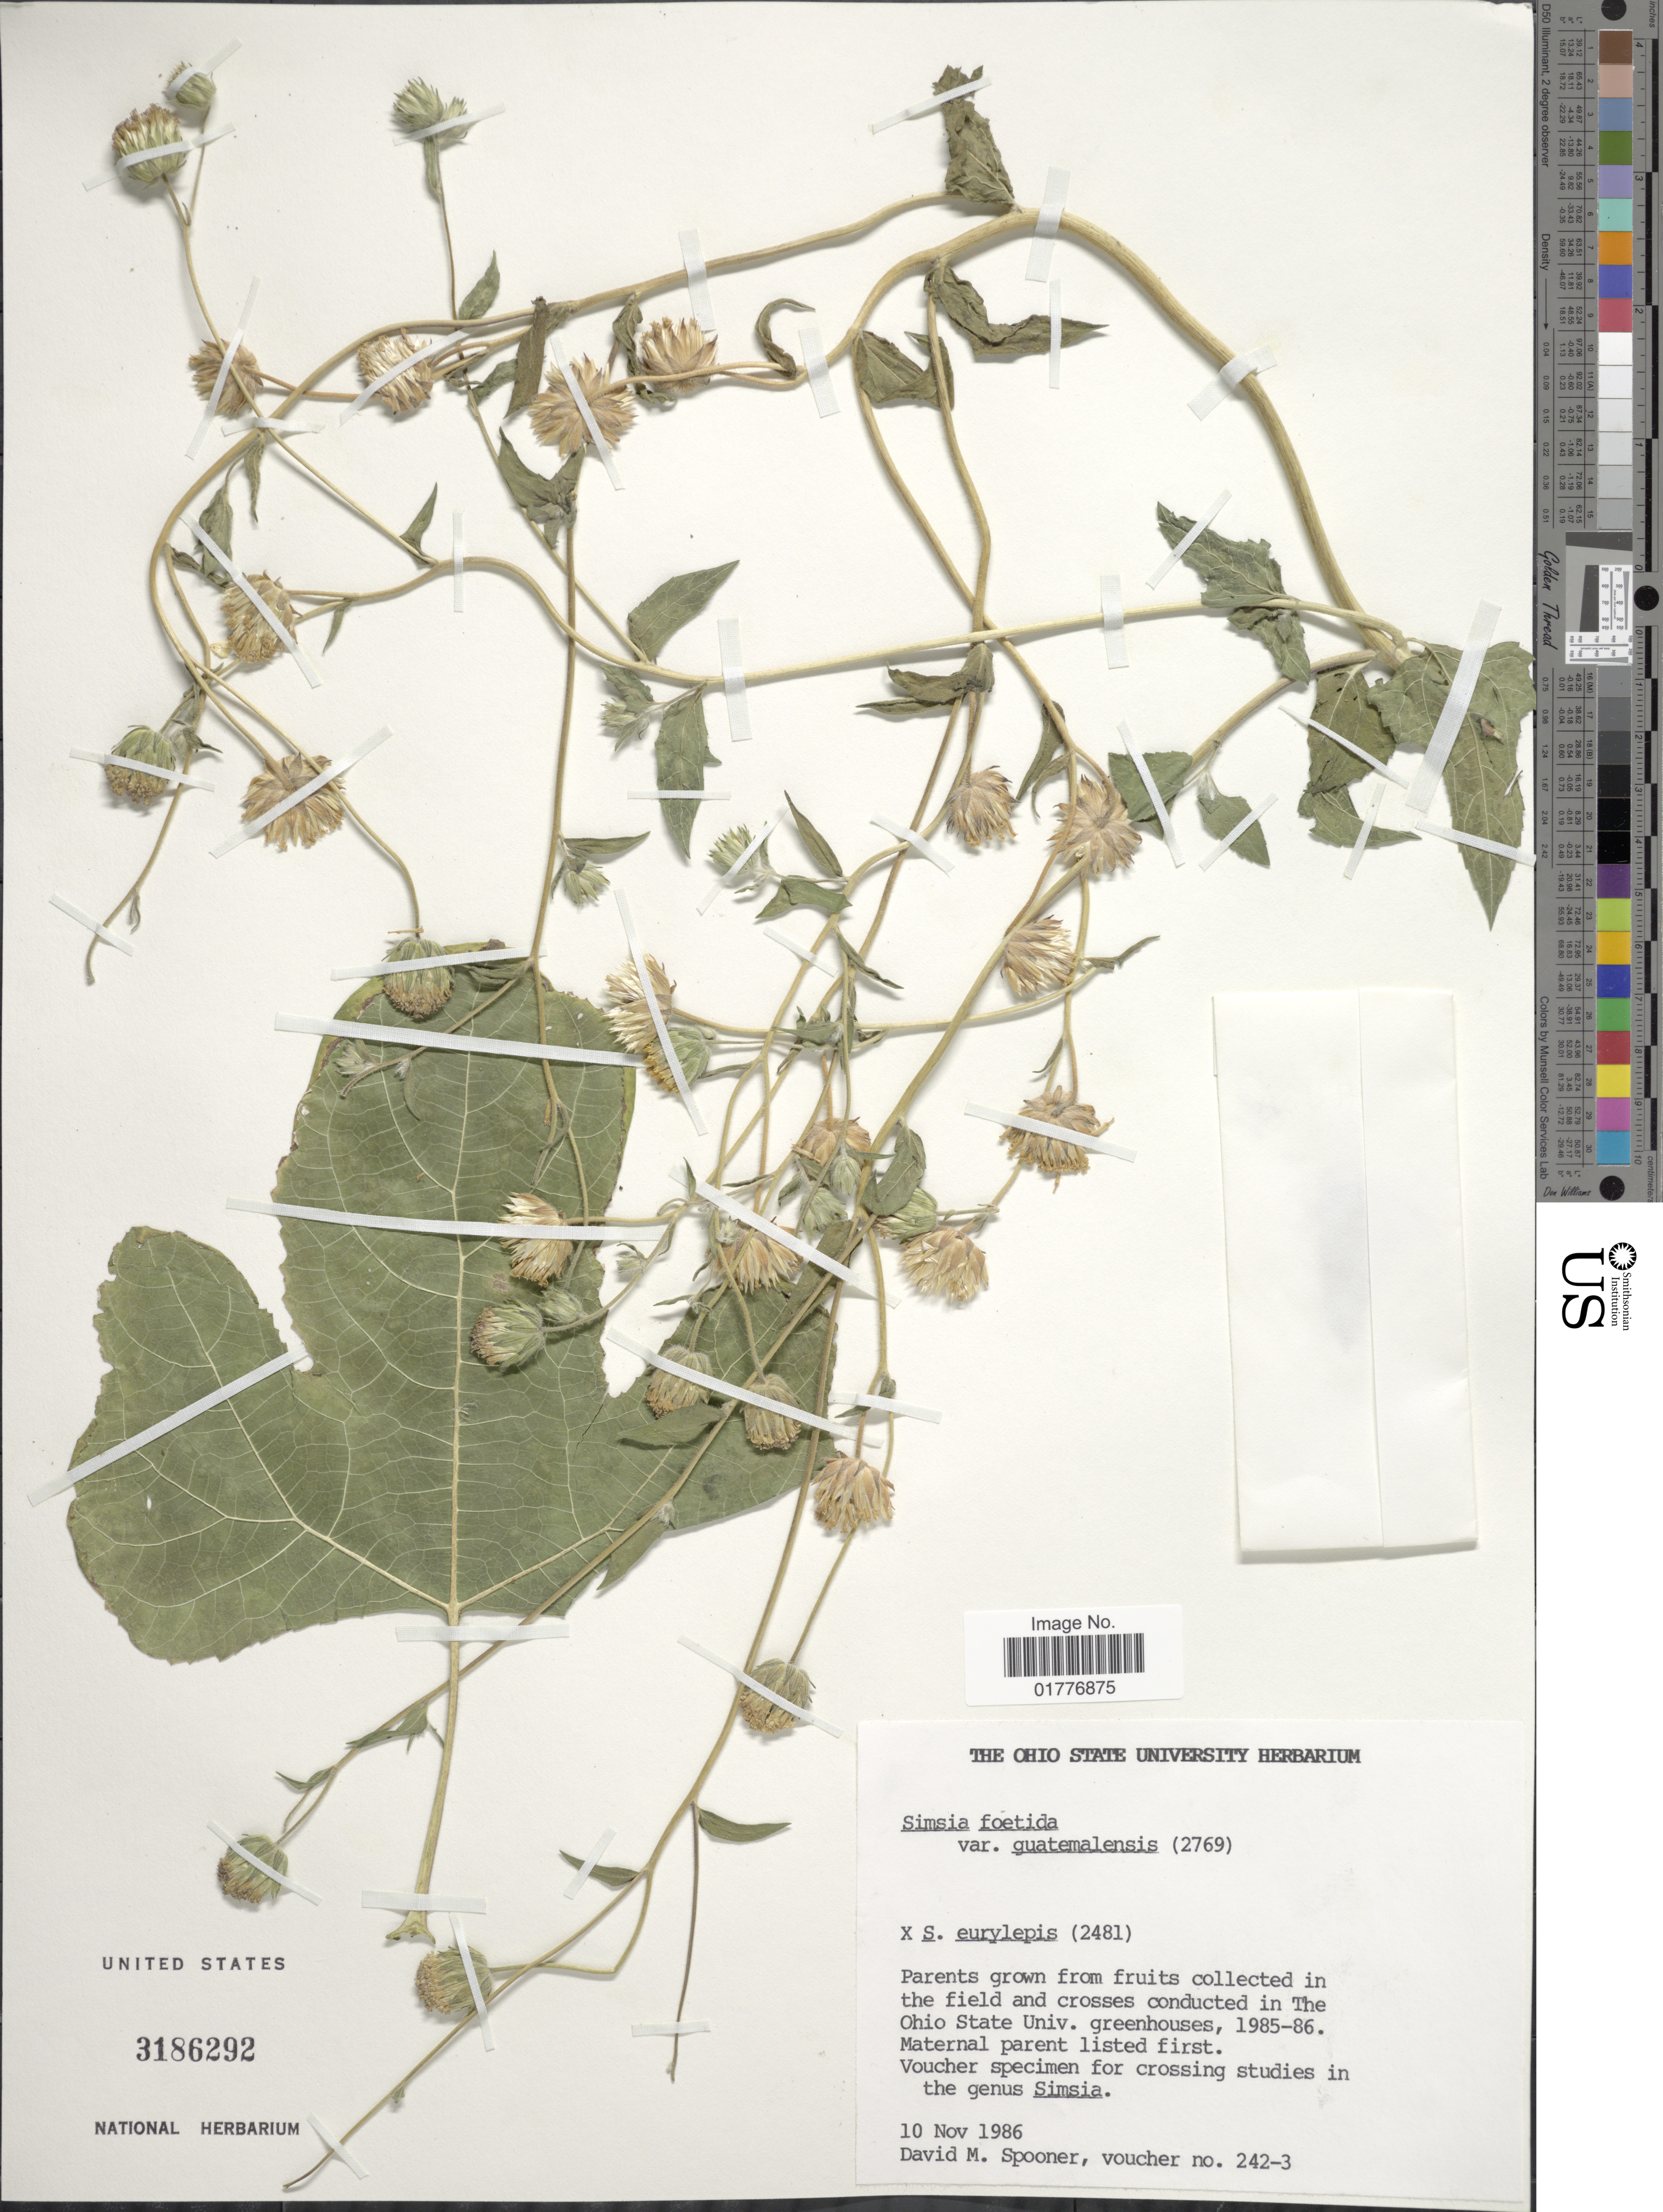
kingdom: Plantae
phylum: Tracheophyta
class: Magnoliopsida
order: Asterales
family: Asteraceae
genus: Simsia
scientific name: Simsia foetida var. foetida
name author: (Cav.) S.F. Blake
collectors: D. Spooner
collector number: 242-3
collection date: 1986-11-10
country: United States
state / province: Ohio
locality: In the field and crosses conducted in the Ohio State Univ. greenhouses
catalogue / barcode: US 3186292